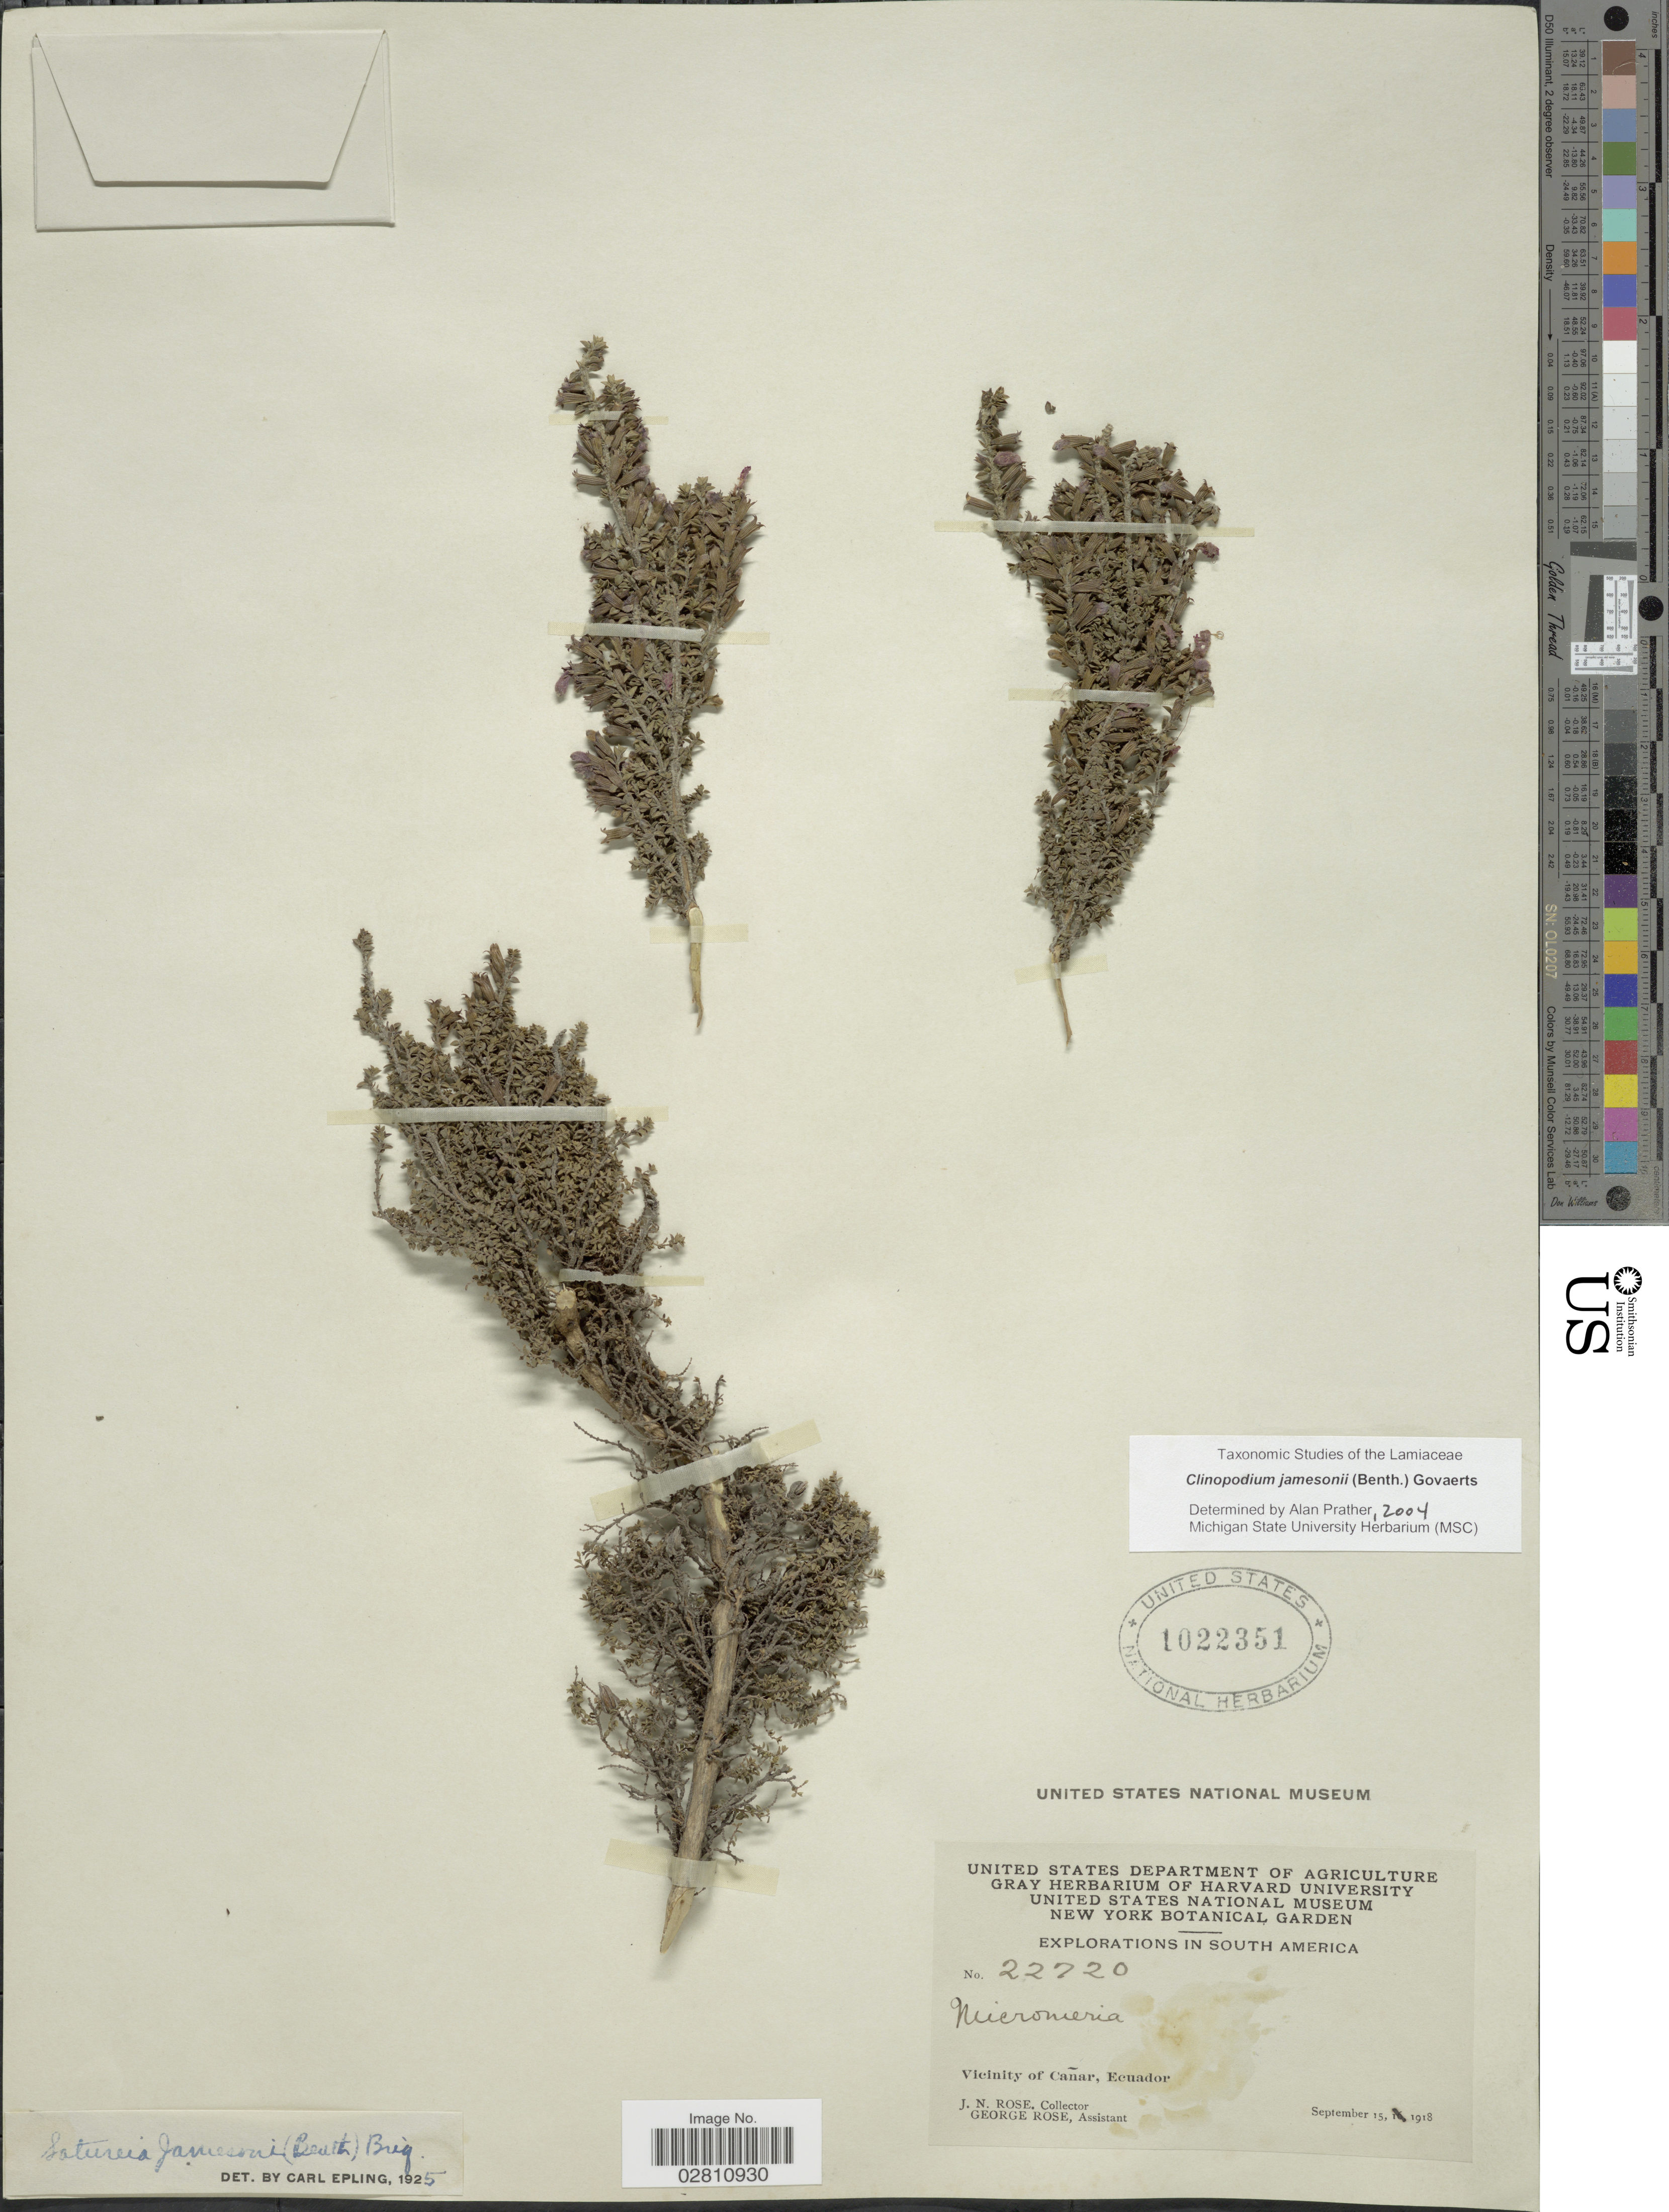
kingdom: Plantae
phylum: Tracheophyta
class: Magnoliopsida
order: Lamiales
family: Lamiaceae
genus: Clinopodium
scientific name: Clinopodium jamesonii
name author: (Benth.) Govaerts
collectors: J. N. Rose & G. Rose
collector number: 22720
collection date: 1918-09-15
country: Ecuador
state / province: Cañar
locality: Vicinity of Cañar.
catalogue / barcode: US 1022351